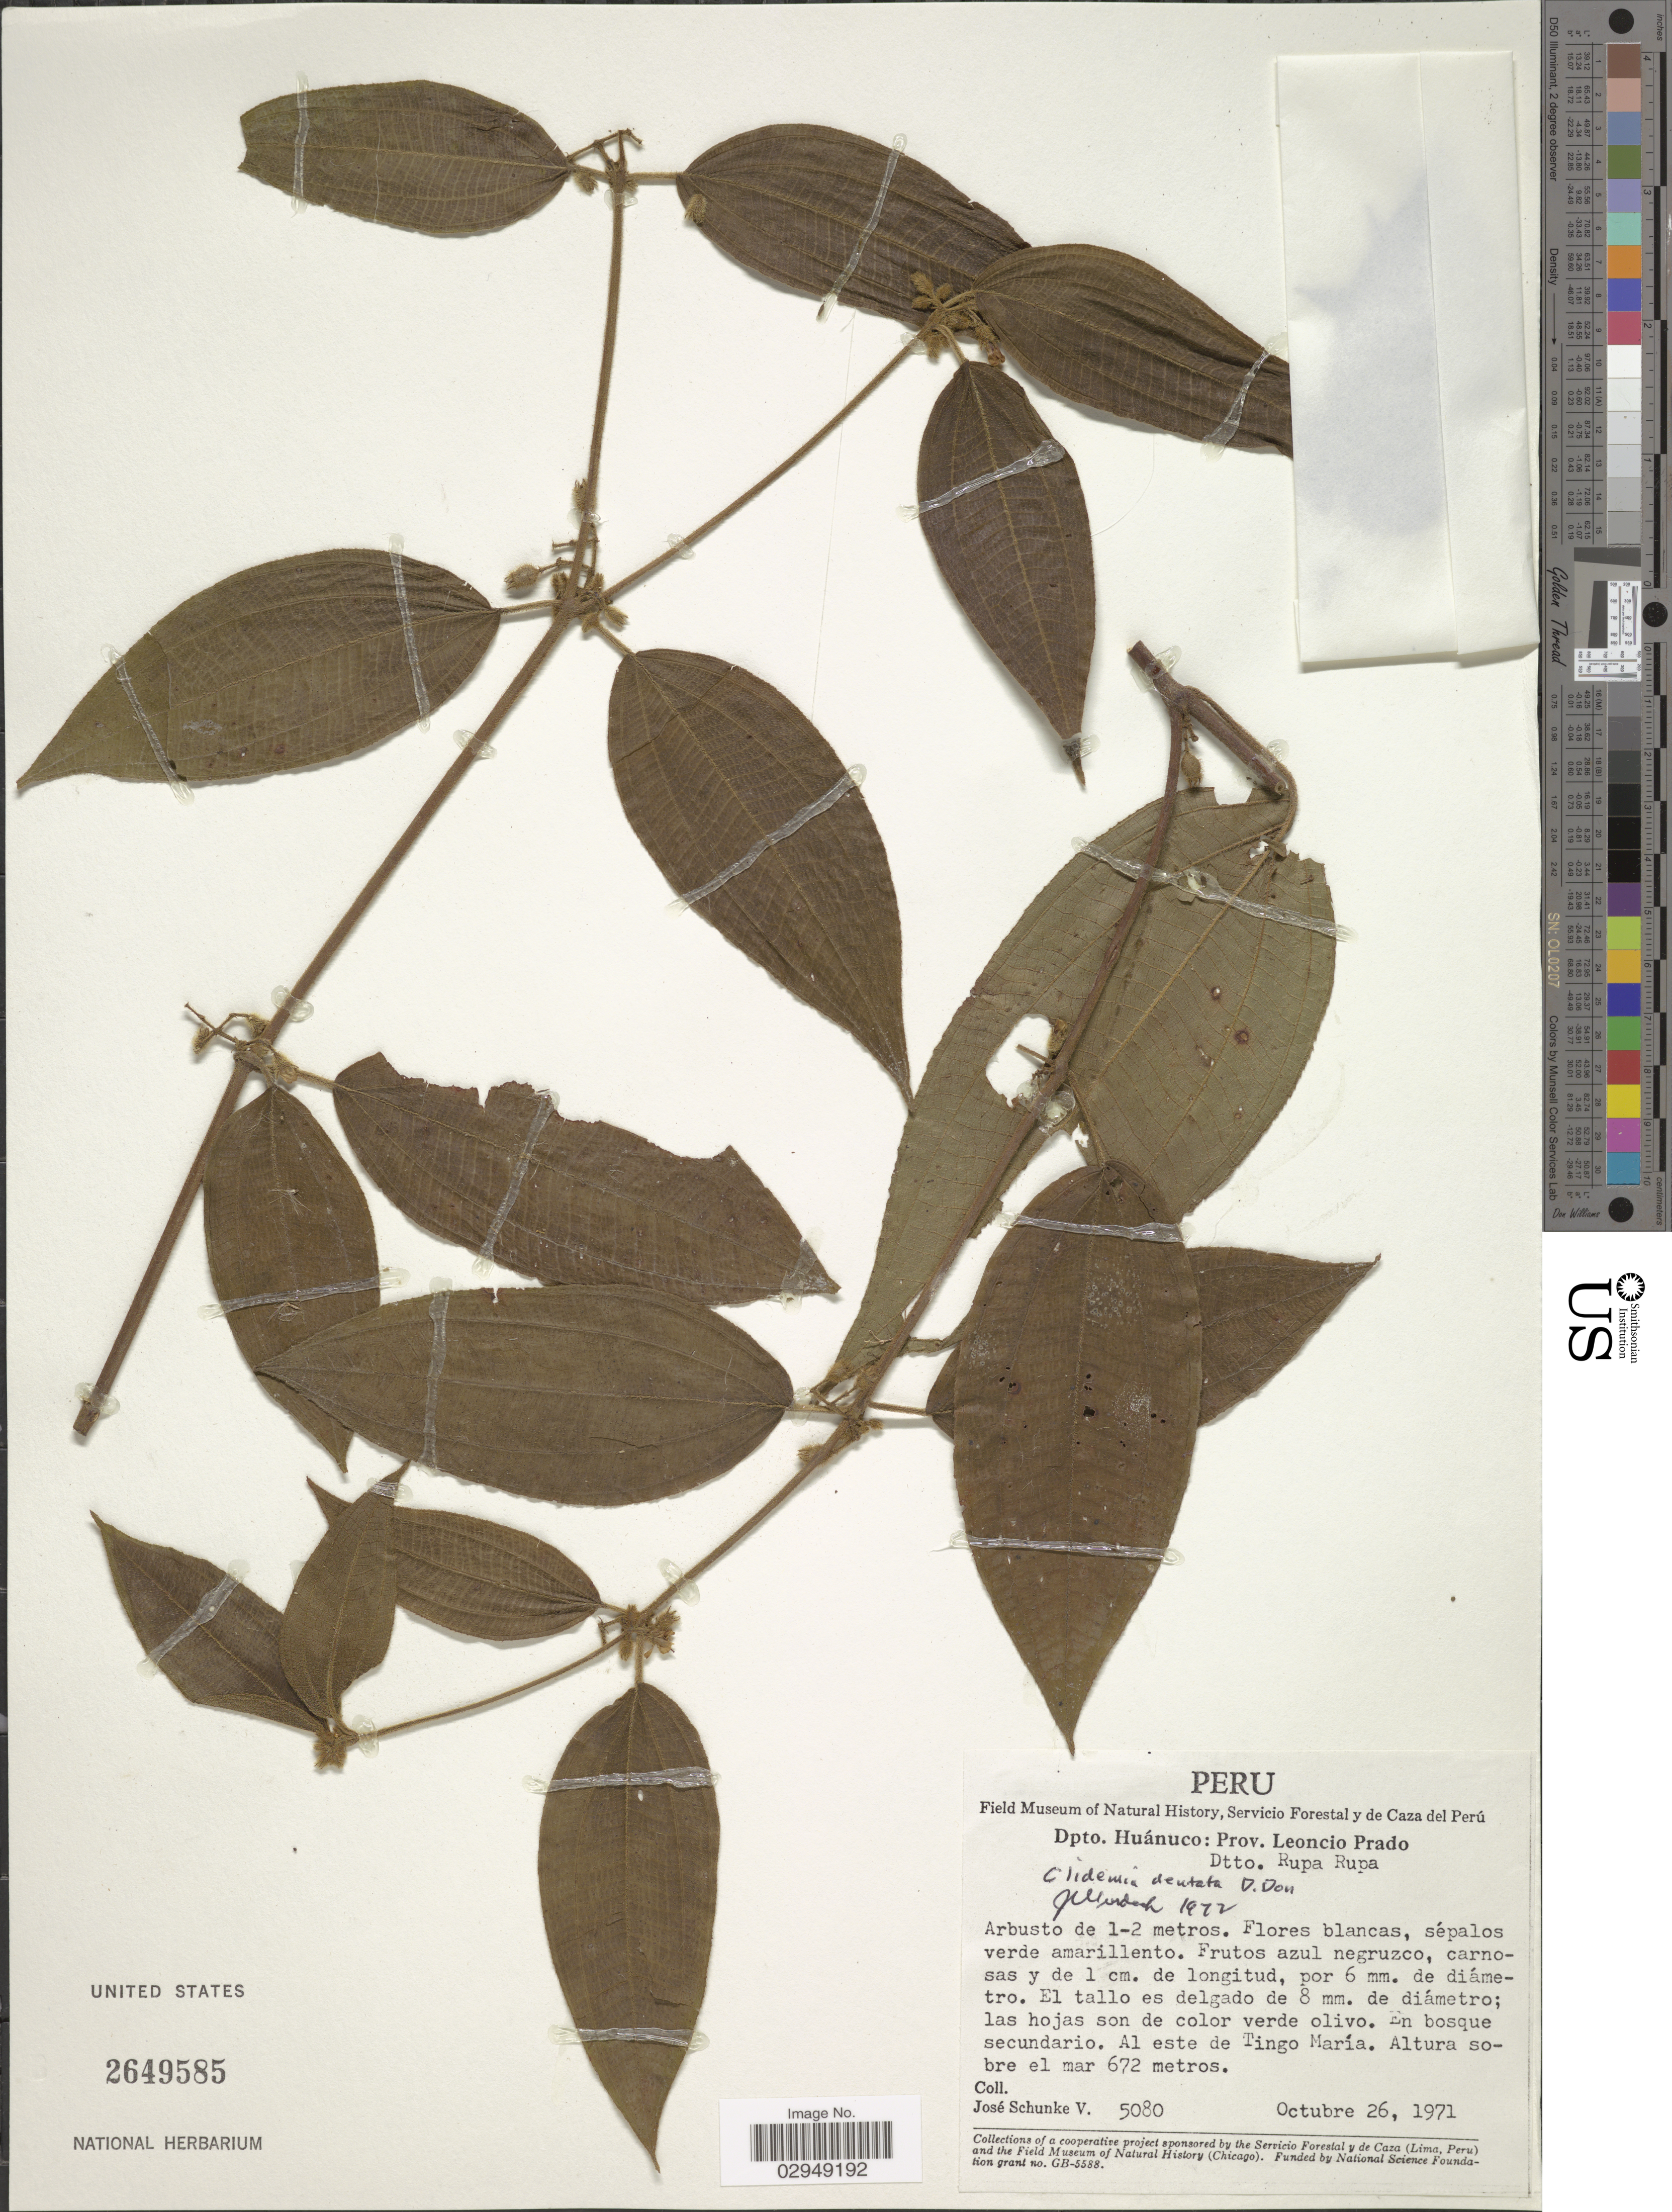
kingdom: Plantae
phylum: Tracheophyta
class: Magnoliopsida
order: Myrtales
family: Melastomataceae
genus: Clidemia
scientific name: Clidemia dentata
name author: D. Don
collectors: J. Schunke Vigo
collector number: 5080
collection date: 1971-10-26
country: Peru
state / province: Huánuco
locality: Dpto. Huánuco, Prov. Leoncio Prado, Dtto. Rupa Rupa, Al este de Tingo María.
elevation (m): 672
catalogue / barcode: US 2649585